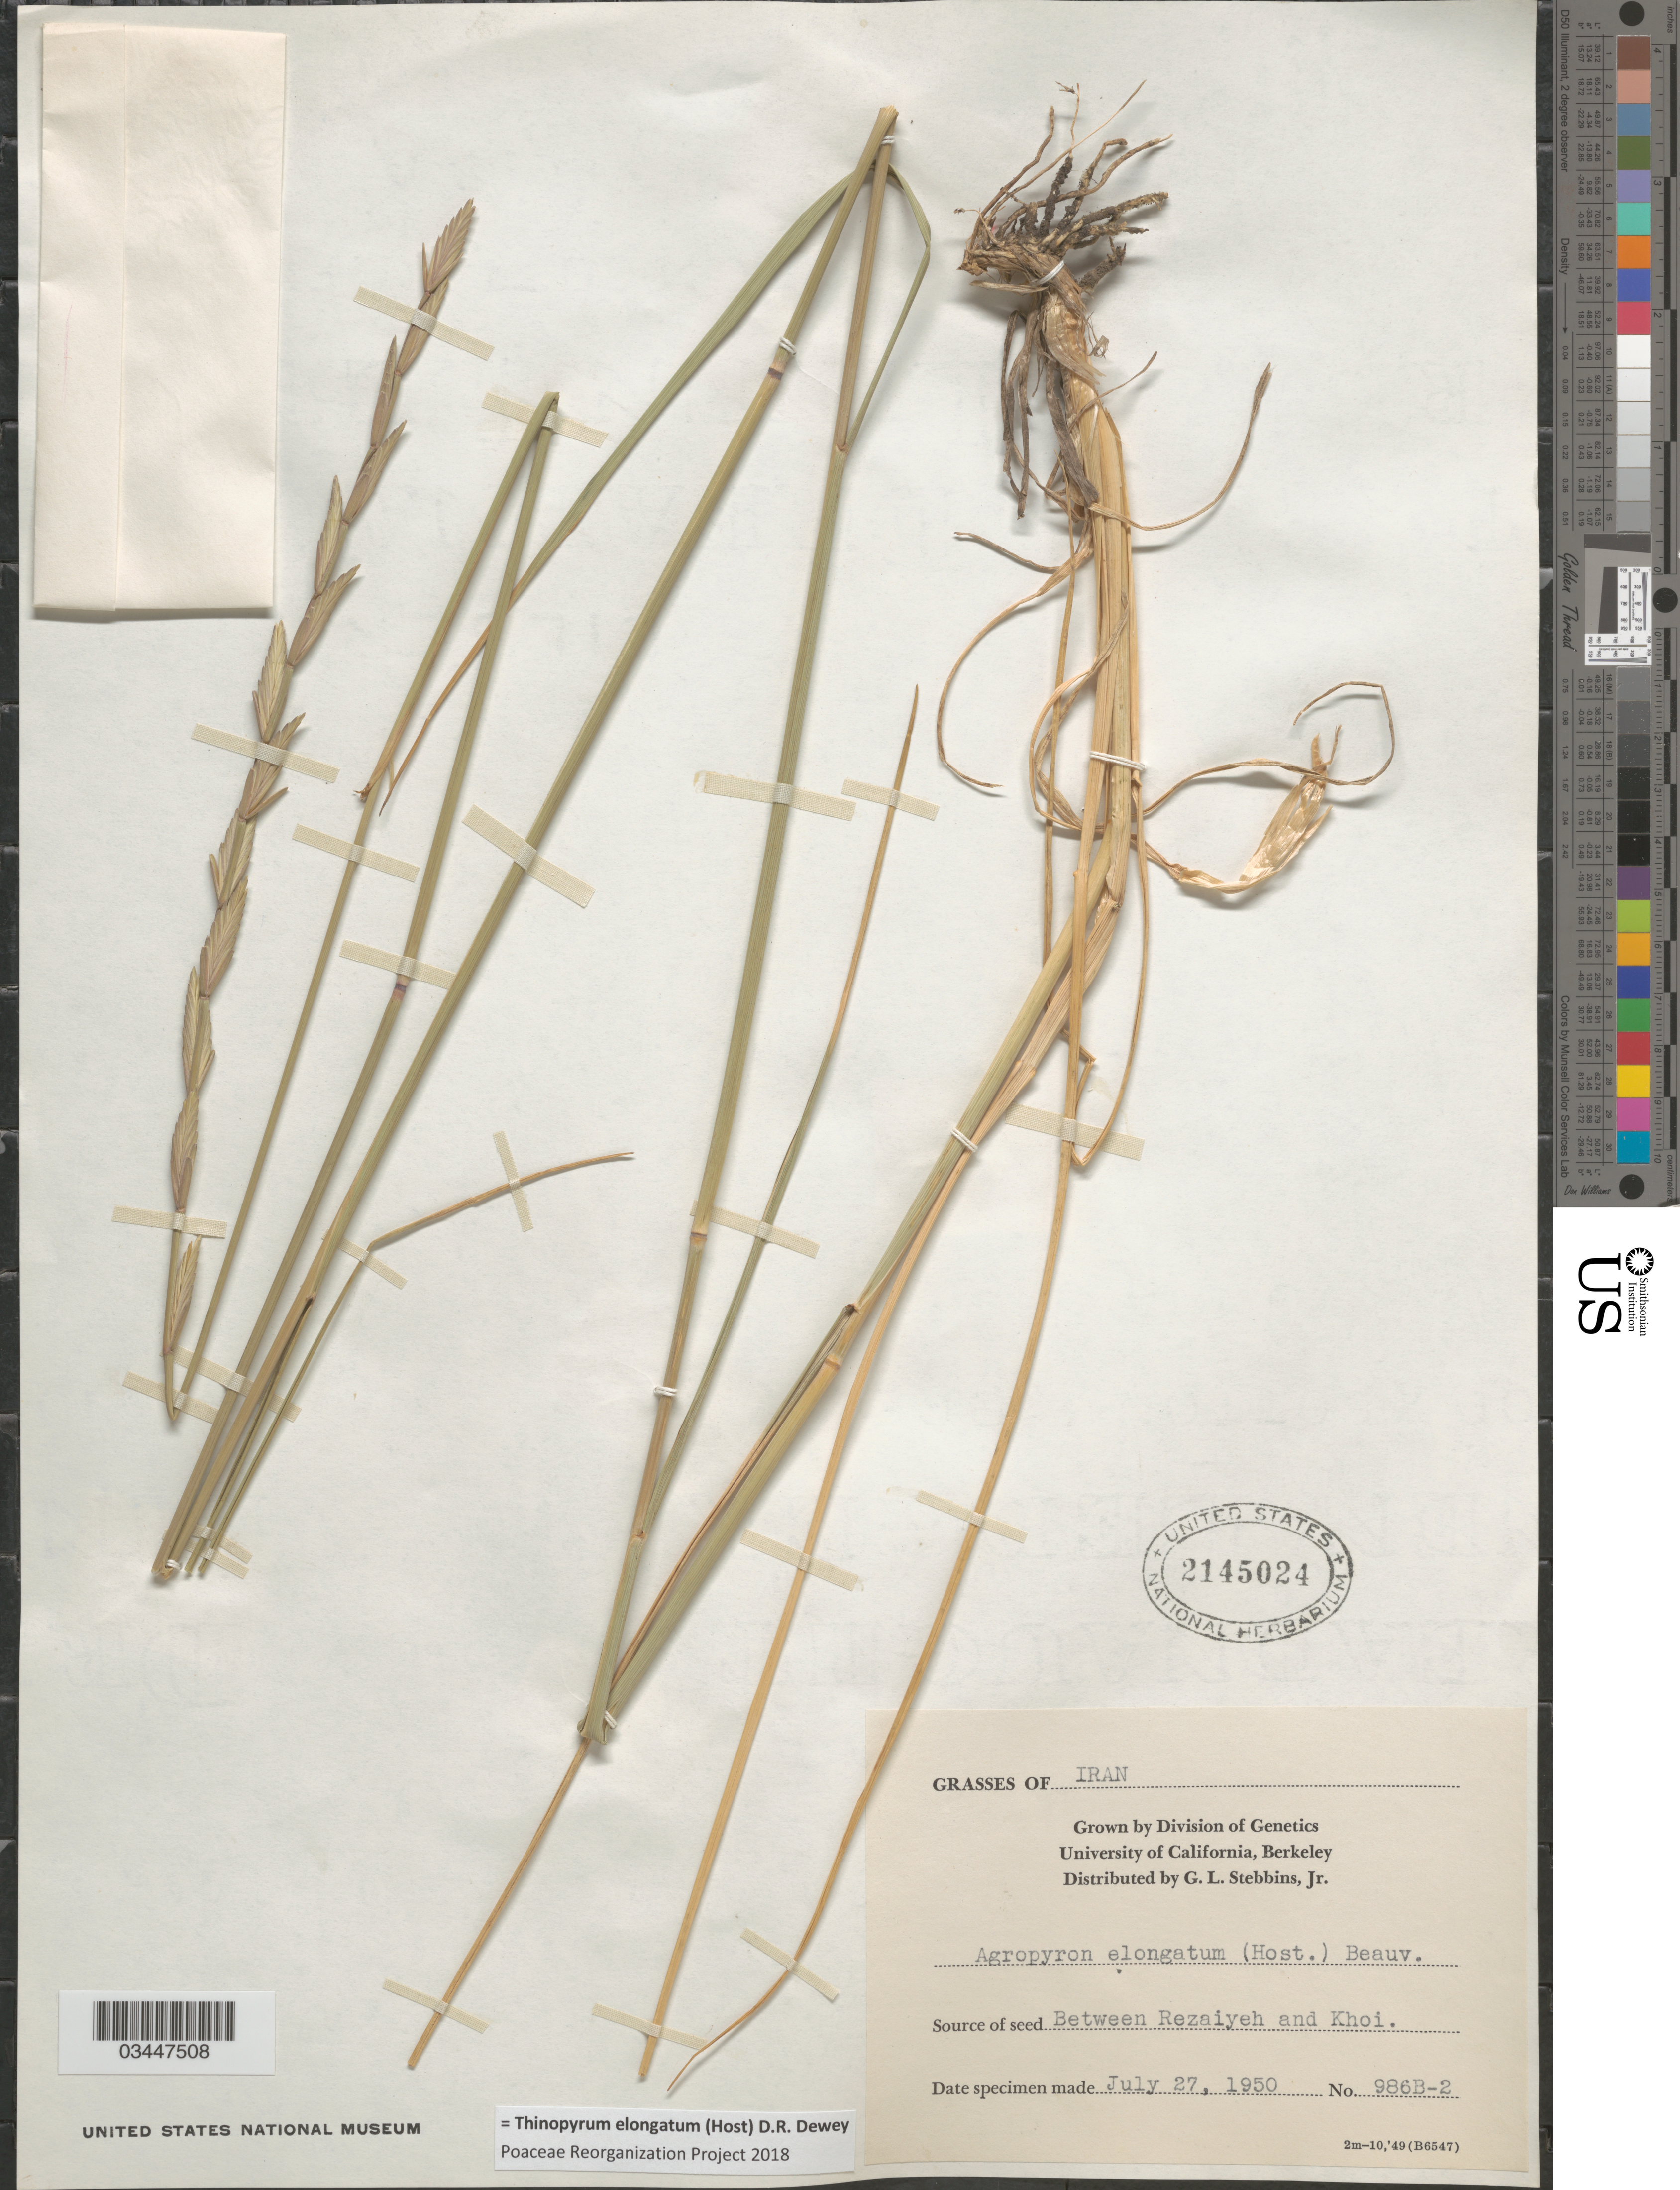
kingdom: Plantae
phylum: Tracheophyta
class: Liliopsida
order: Poales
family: Poaceae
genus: Thinopyrum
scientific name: Thinopyrum elongatum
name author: (Host) Barkworth & Dewey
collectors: G. L. Stebbins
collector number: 986B-2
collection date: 1950-07-27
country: United States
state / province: California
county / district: Alameda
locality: Division of Genetics. University of California, Berkeley.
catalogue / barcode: US 2145024